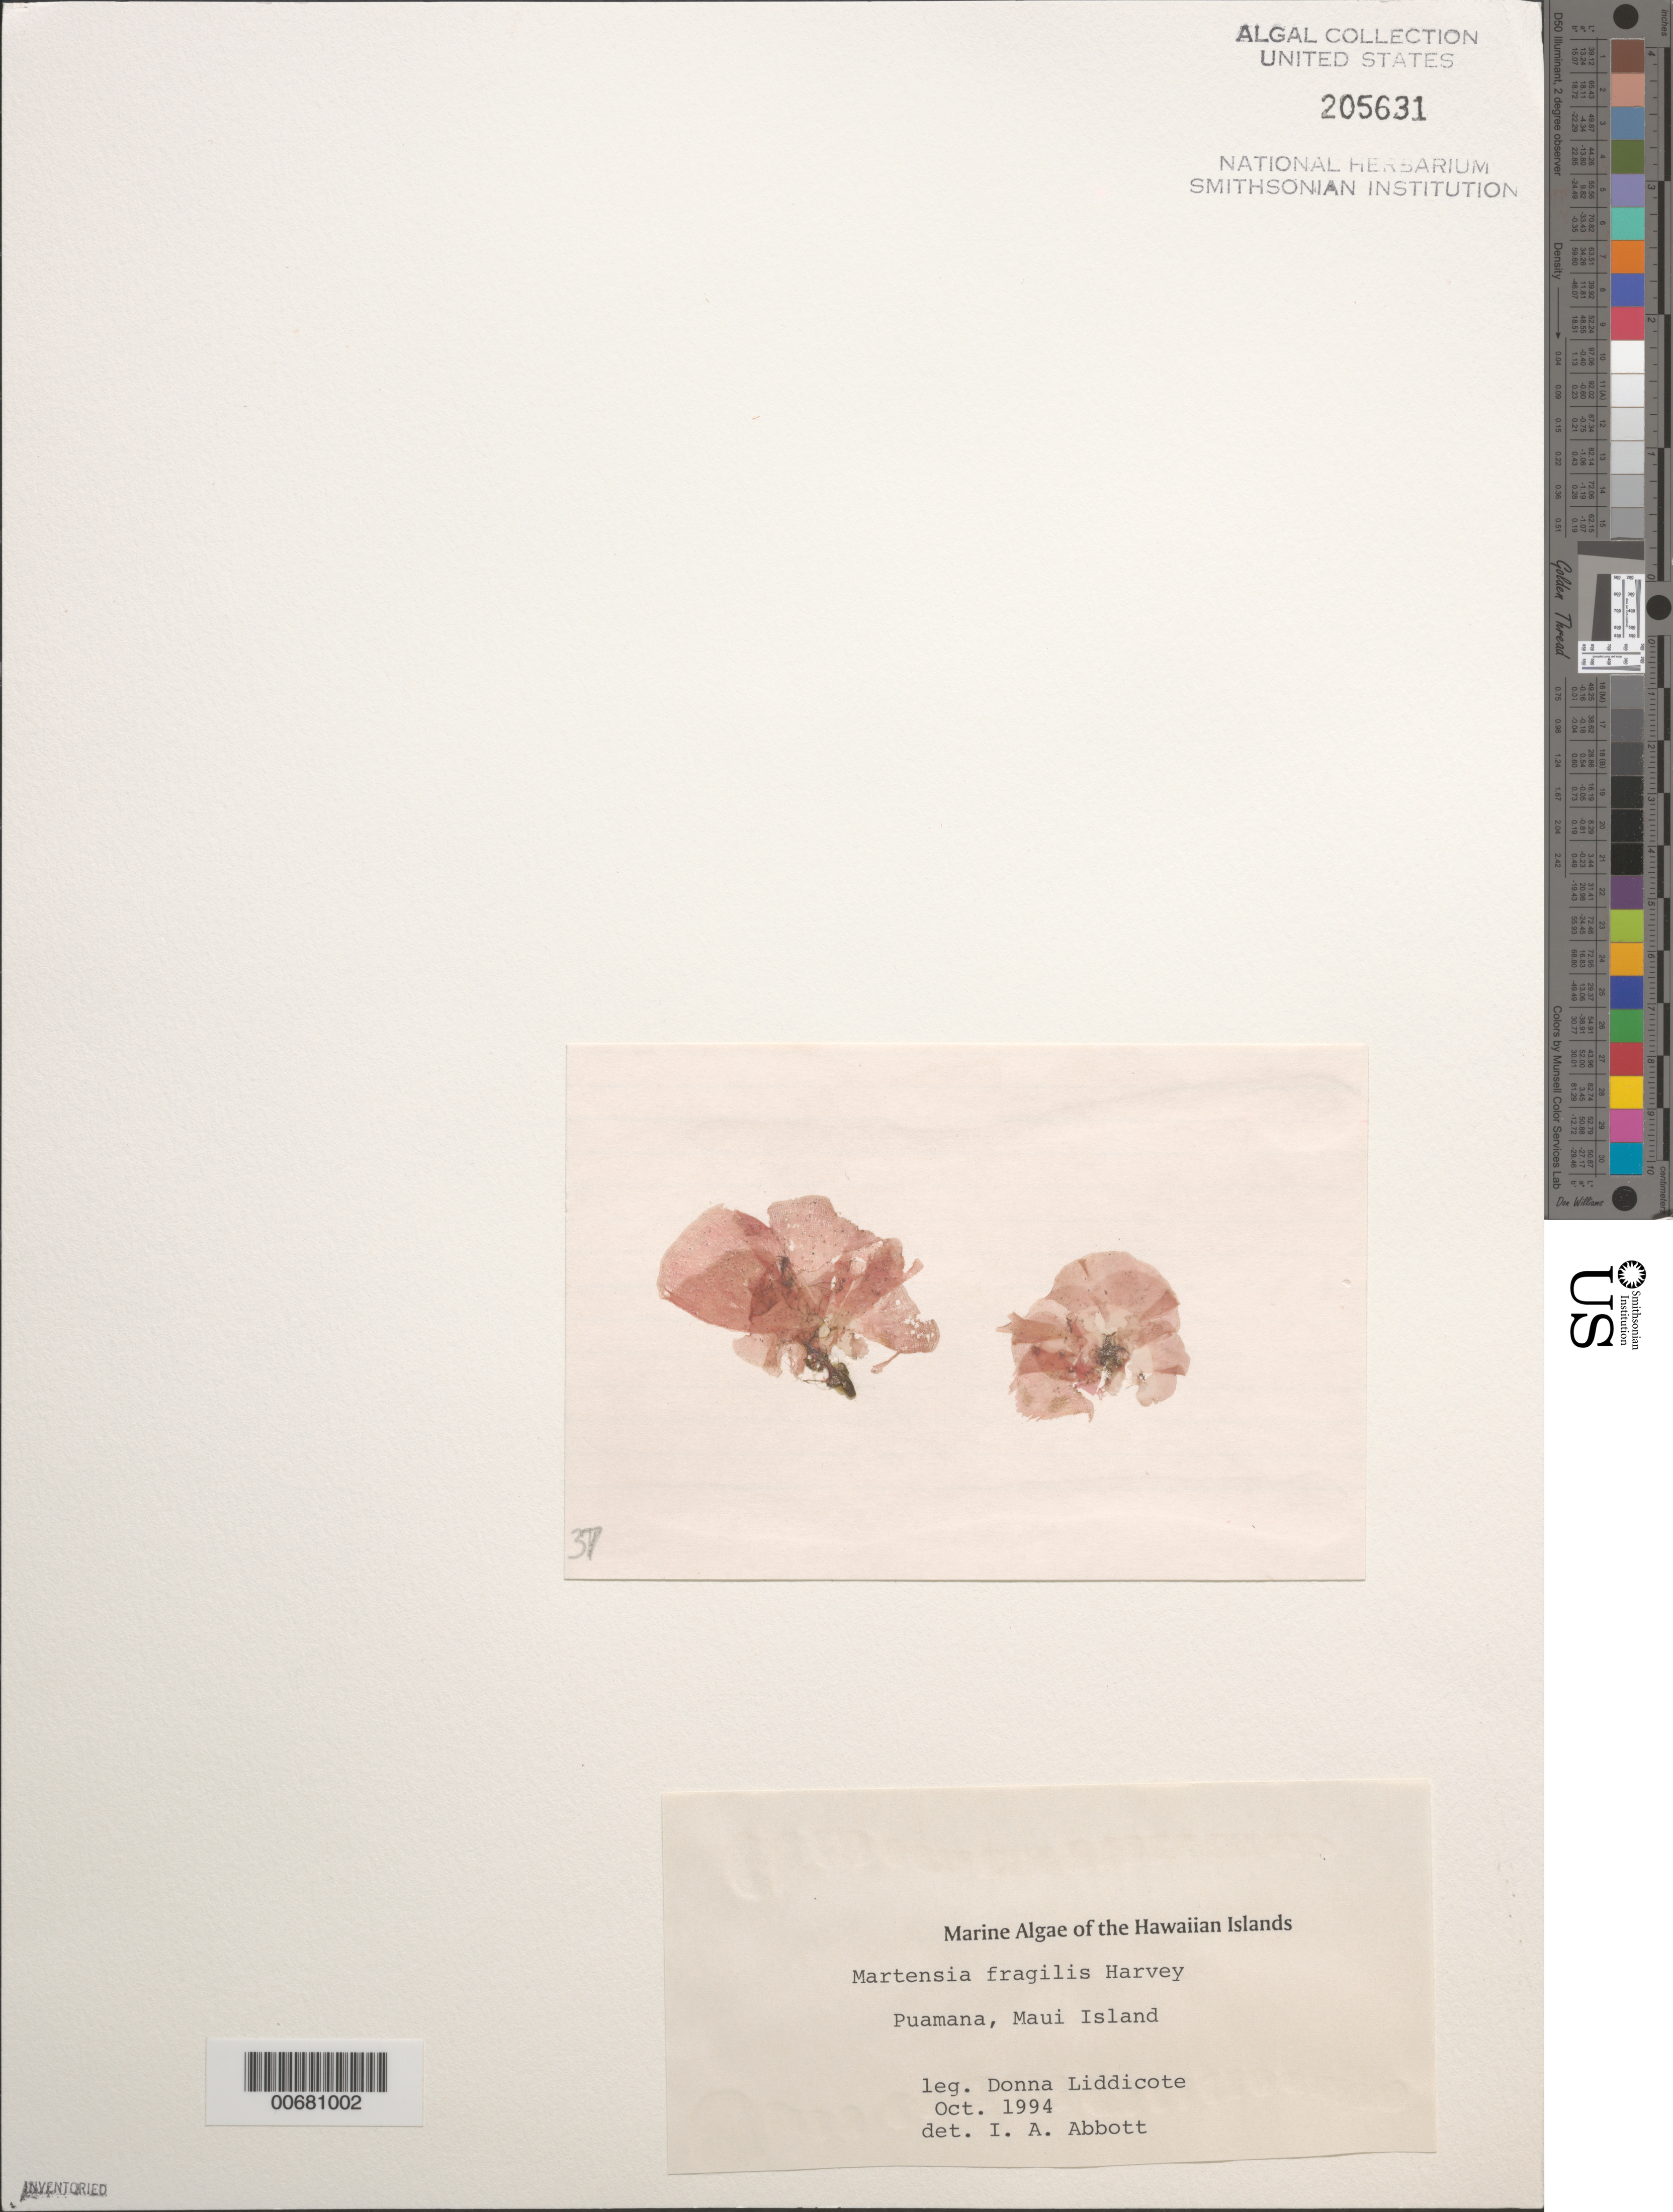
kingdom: Plantae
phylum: Rhodophyta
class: Florideophyceae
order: Ceramiales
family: Delesseriaceae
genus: Martensia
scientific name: Martensia fragilis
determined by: Abbott, Isabella A.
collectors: D. Liddicote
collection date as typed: Oct 1994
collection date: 1994-10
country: United States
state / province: Hawaii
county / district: Maui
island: Maui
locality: Puamana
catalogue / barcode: US 205631